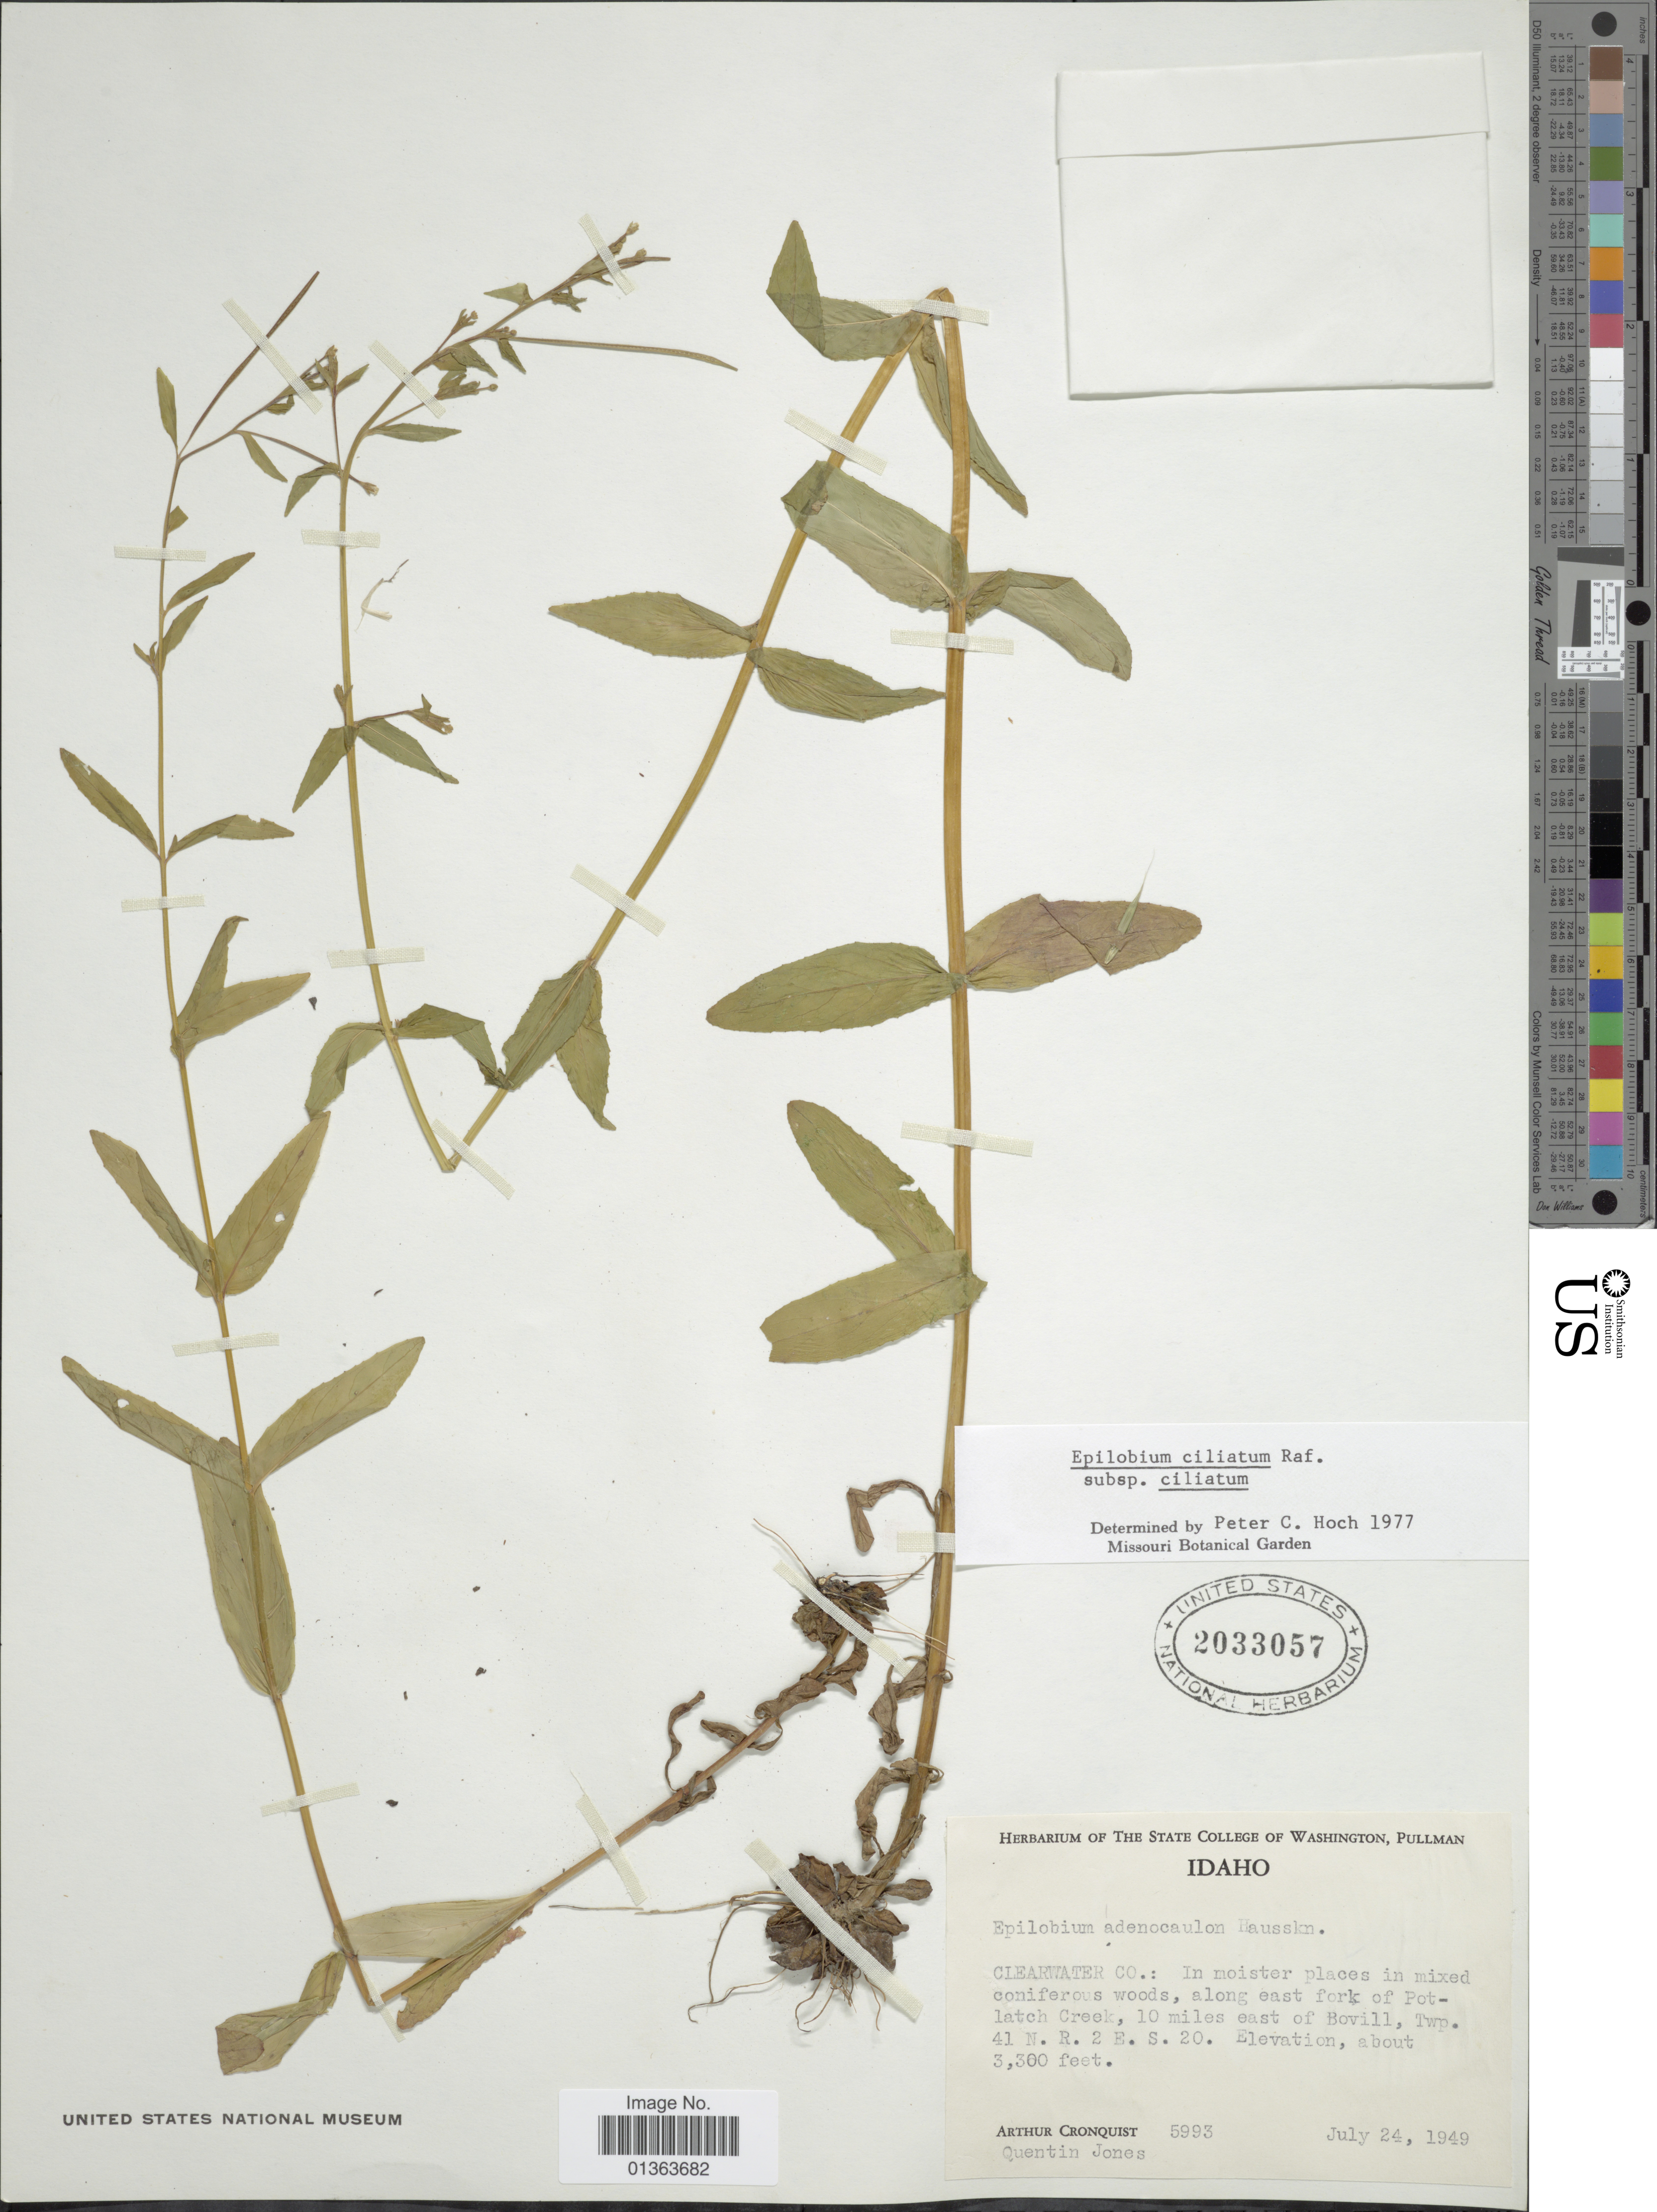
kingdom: Plantae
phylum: Tracheophyta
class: Magnoliopsida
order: Myrtales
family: Onagraceae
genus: Epilobium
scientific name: Epilobium ciliatum subsp. ciliatum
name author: Raf.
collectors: A. J. Cronquist & Q. Jones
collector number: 5993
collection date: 1949-07-24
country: United States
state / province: Idaho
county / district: Clearwater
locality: along east fork of Potlatch Creek, 10 miles east of Bovill, Twp. 41 N. R. 2 E. S. 20.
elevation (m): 1006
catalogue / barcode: US 2033057